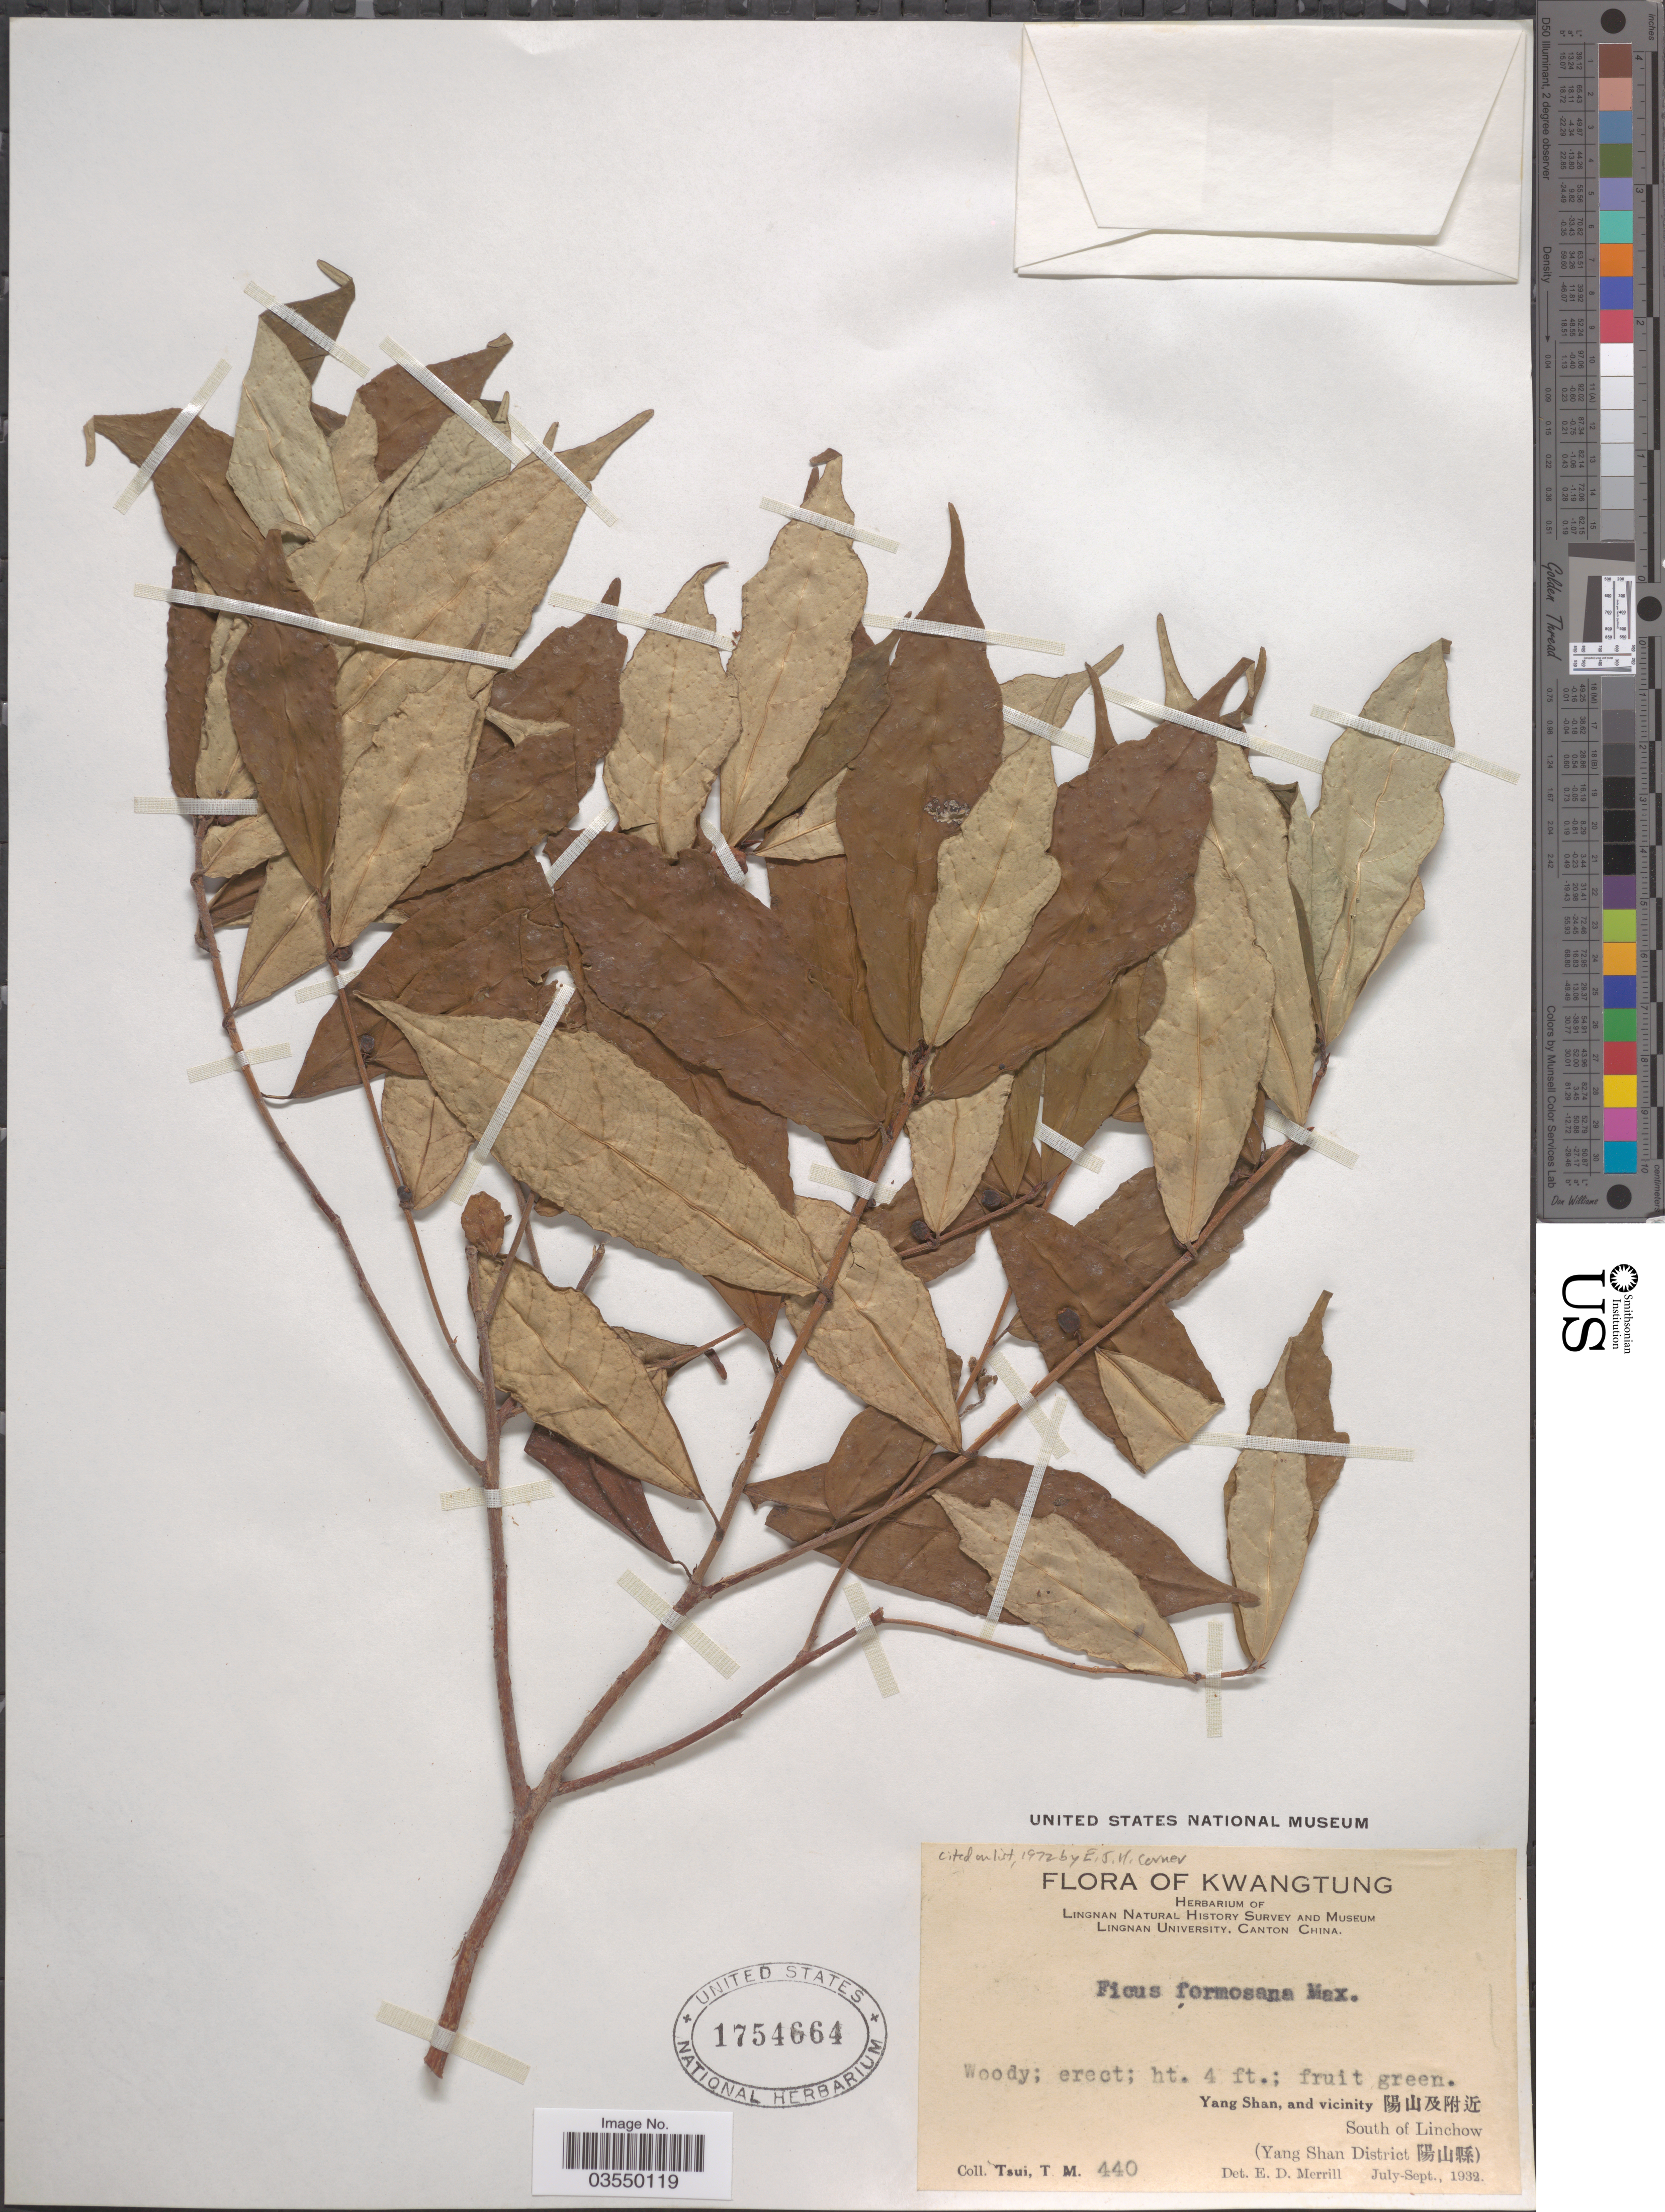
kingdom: Plantae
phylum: Tracheophyta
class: Magnoliopsida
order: Rosales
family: Moraceae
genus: Ficus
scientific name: Ficus formosana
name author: Maxim.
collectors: T. Tsui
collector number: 440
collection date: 1932-07/1932-09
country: China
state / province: Guangdong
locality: Kwangtung. Yang Shan, and vicinity X. South of Linchow (Yang Shan District X).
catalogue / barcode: US 1754664